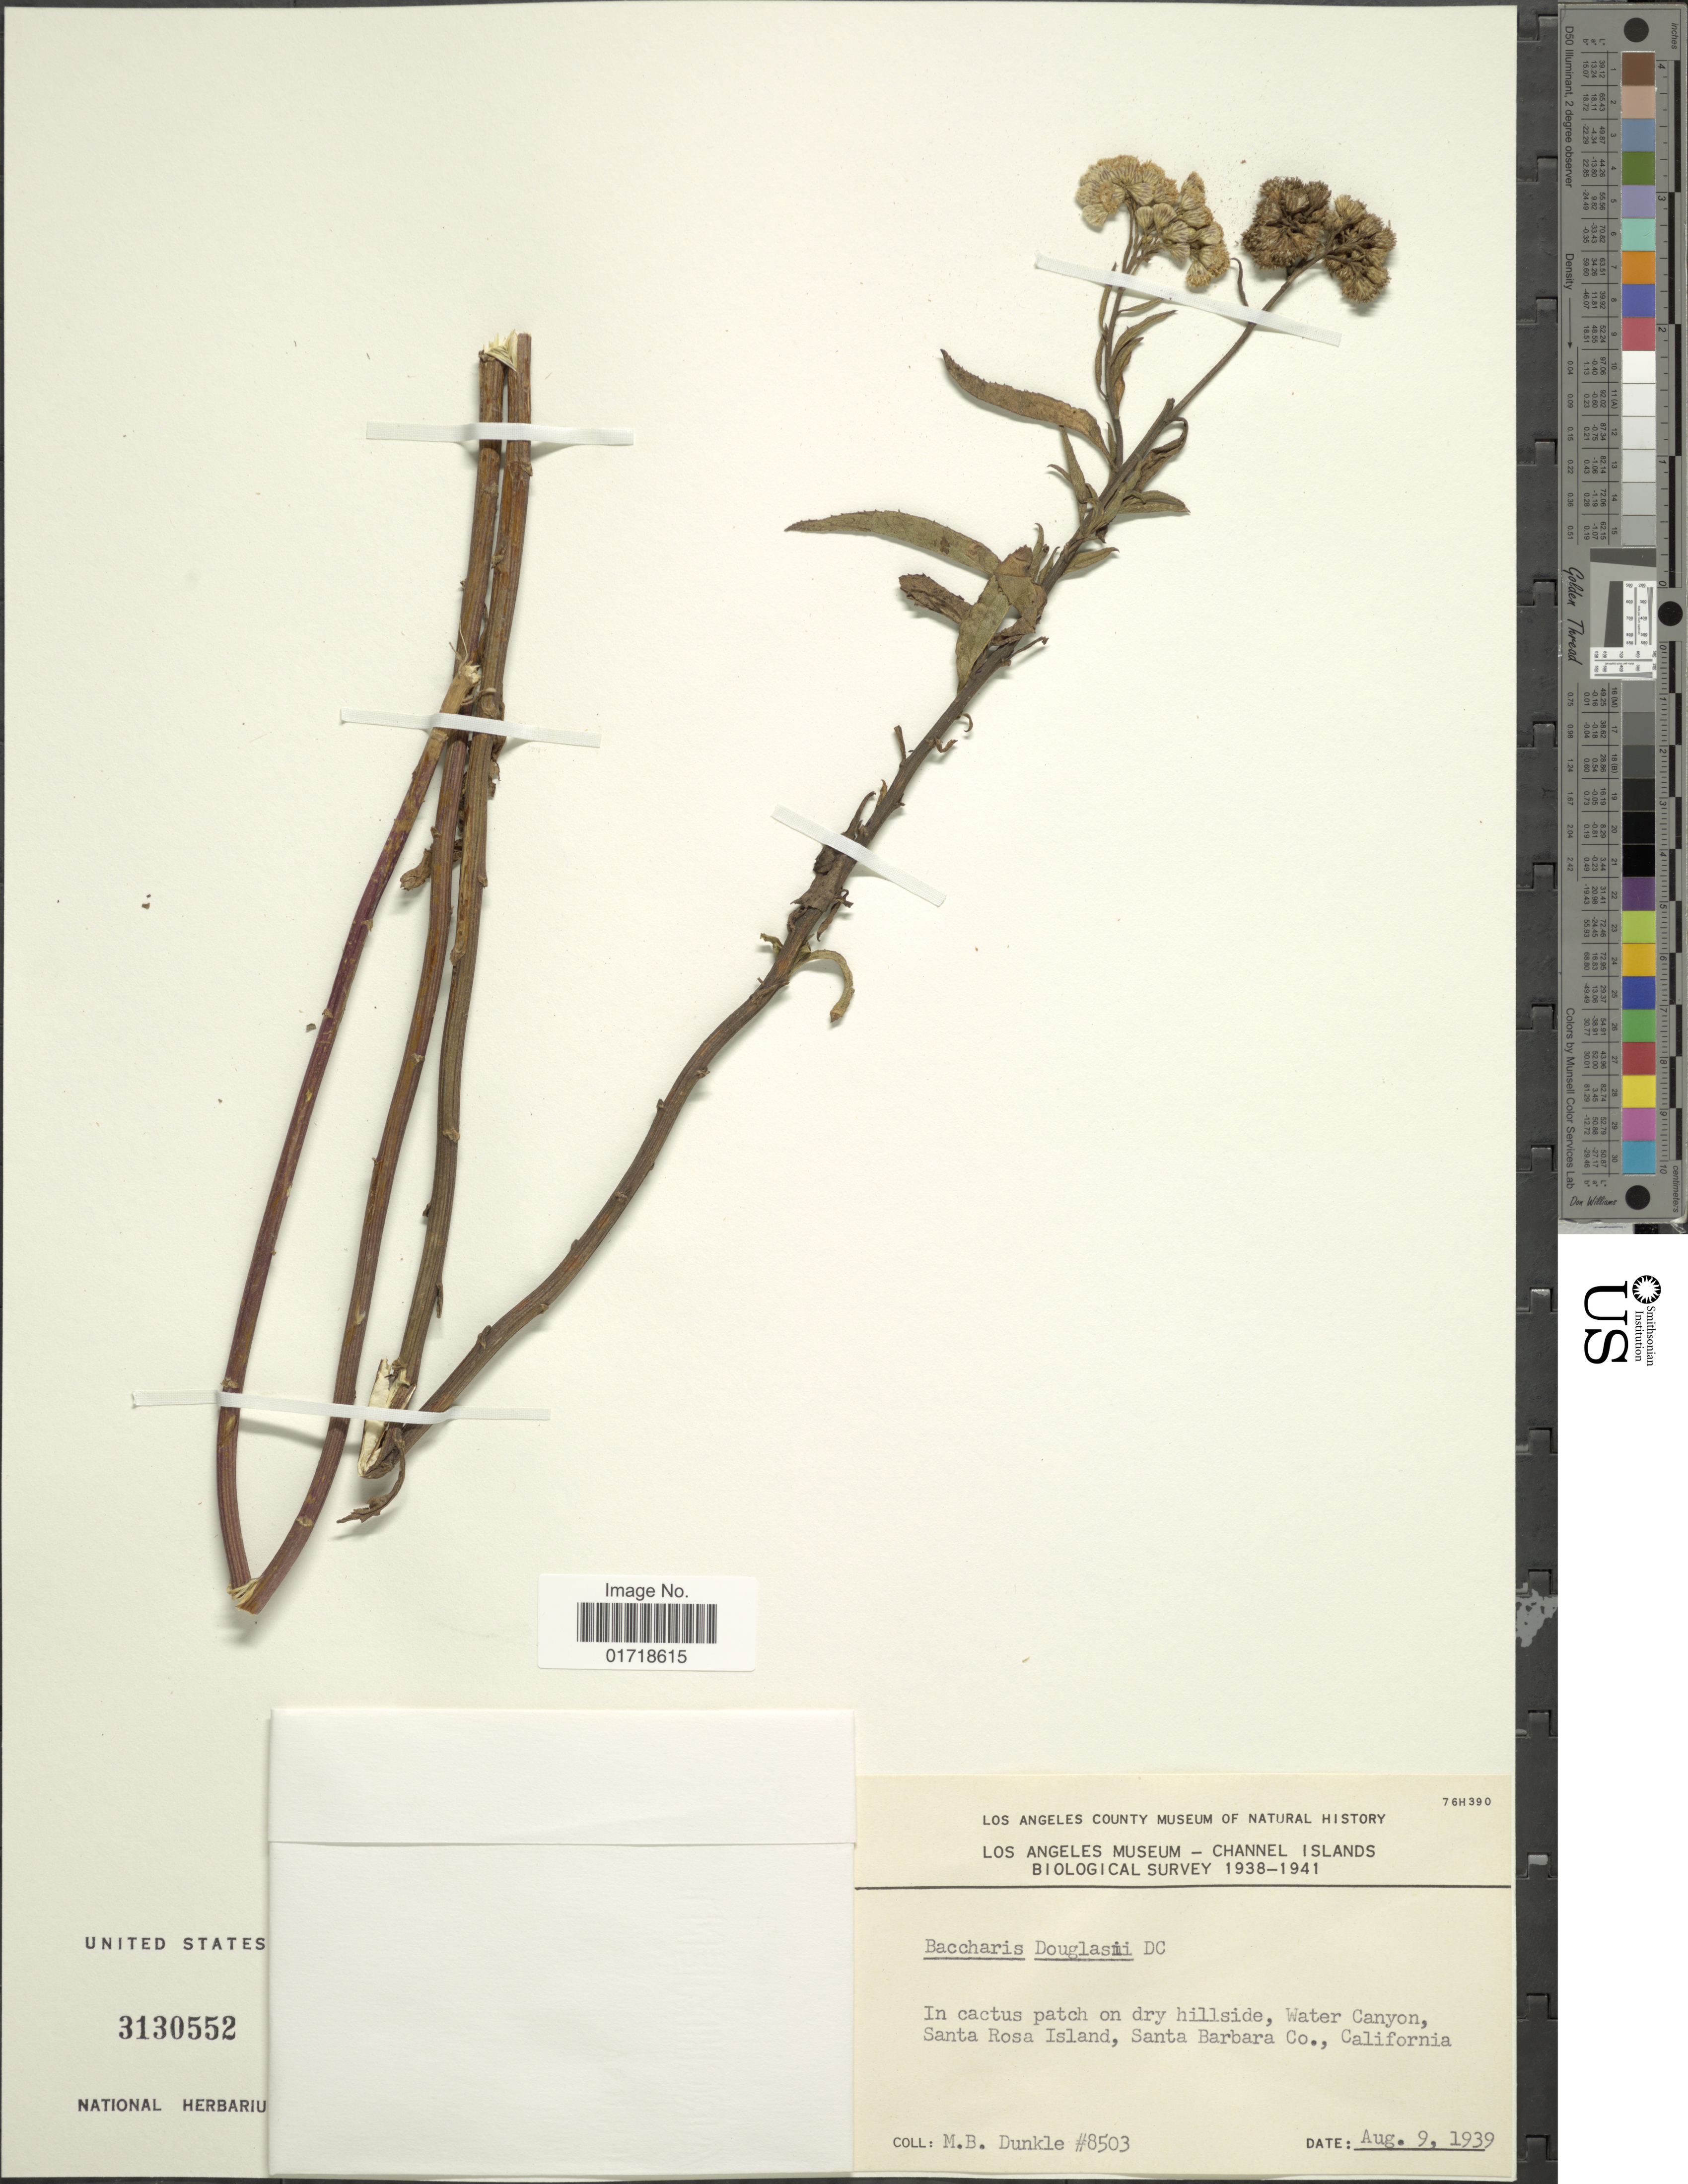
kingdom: Plantae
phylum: Tracheophyta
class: Magnoliopsida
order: Asterales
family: Asteraceae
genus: Baccharis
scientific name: Baccharis douglasii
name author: DC.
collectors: M. Dunkle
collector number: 8503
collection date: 1939-08-09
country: United States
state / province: California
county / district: Santa Barbara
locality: In cactus patch on dry hillside, Water Canyon, Santa Rosa Island, Santa Barbara Co.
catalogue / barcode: US 3130552